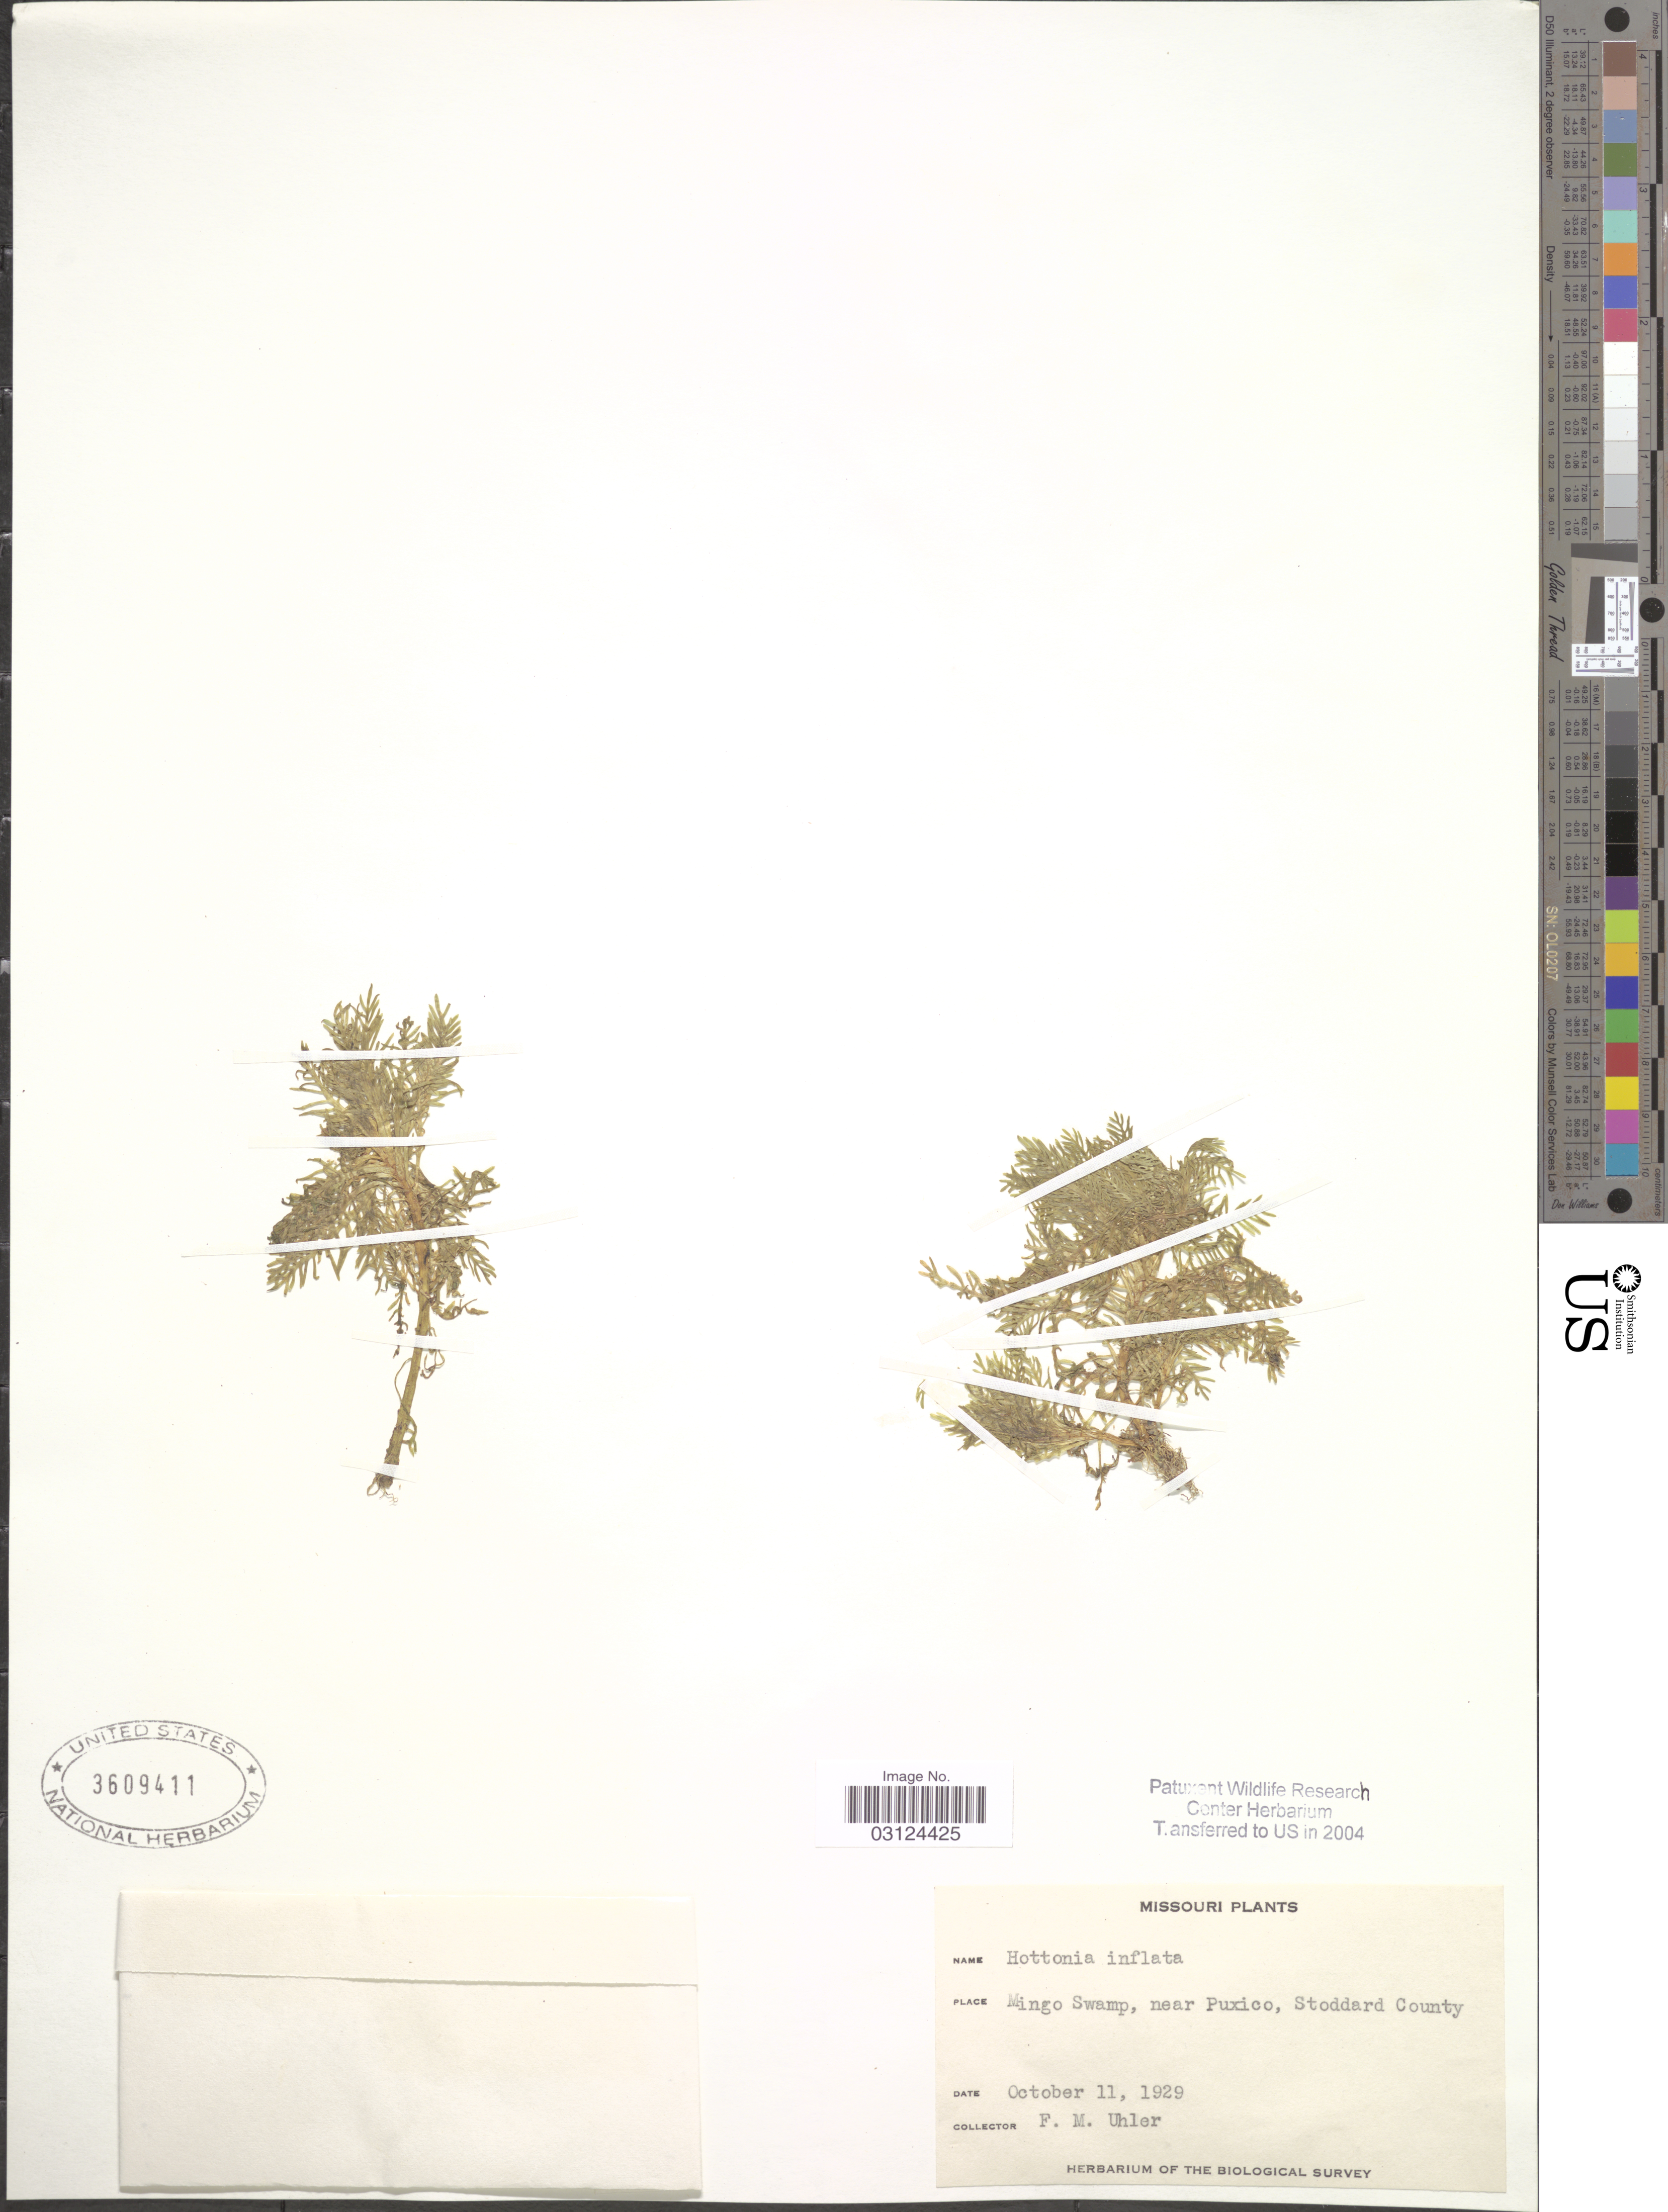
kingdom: Plantae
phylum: Tracheophyta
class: Magnoliopsida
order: Ericales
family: Primulaceae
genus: Hottonia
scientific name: Hottonia inflata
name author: Elliott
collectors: F. M. Uhler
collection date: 1929-10-11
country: United States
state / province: Missouri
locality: Mingo Swamp, near Puxico, Stoddard County.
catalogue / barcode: US 3609411